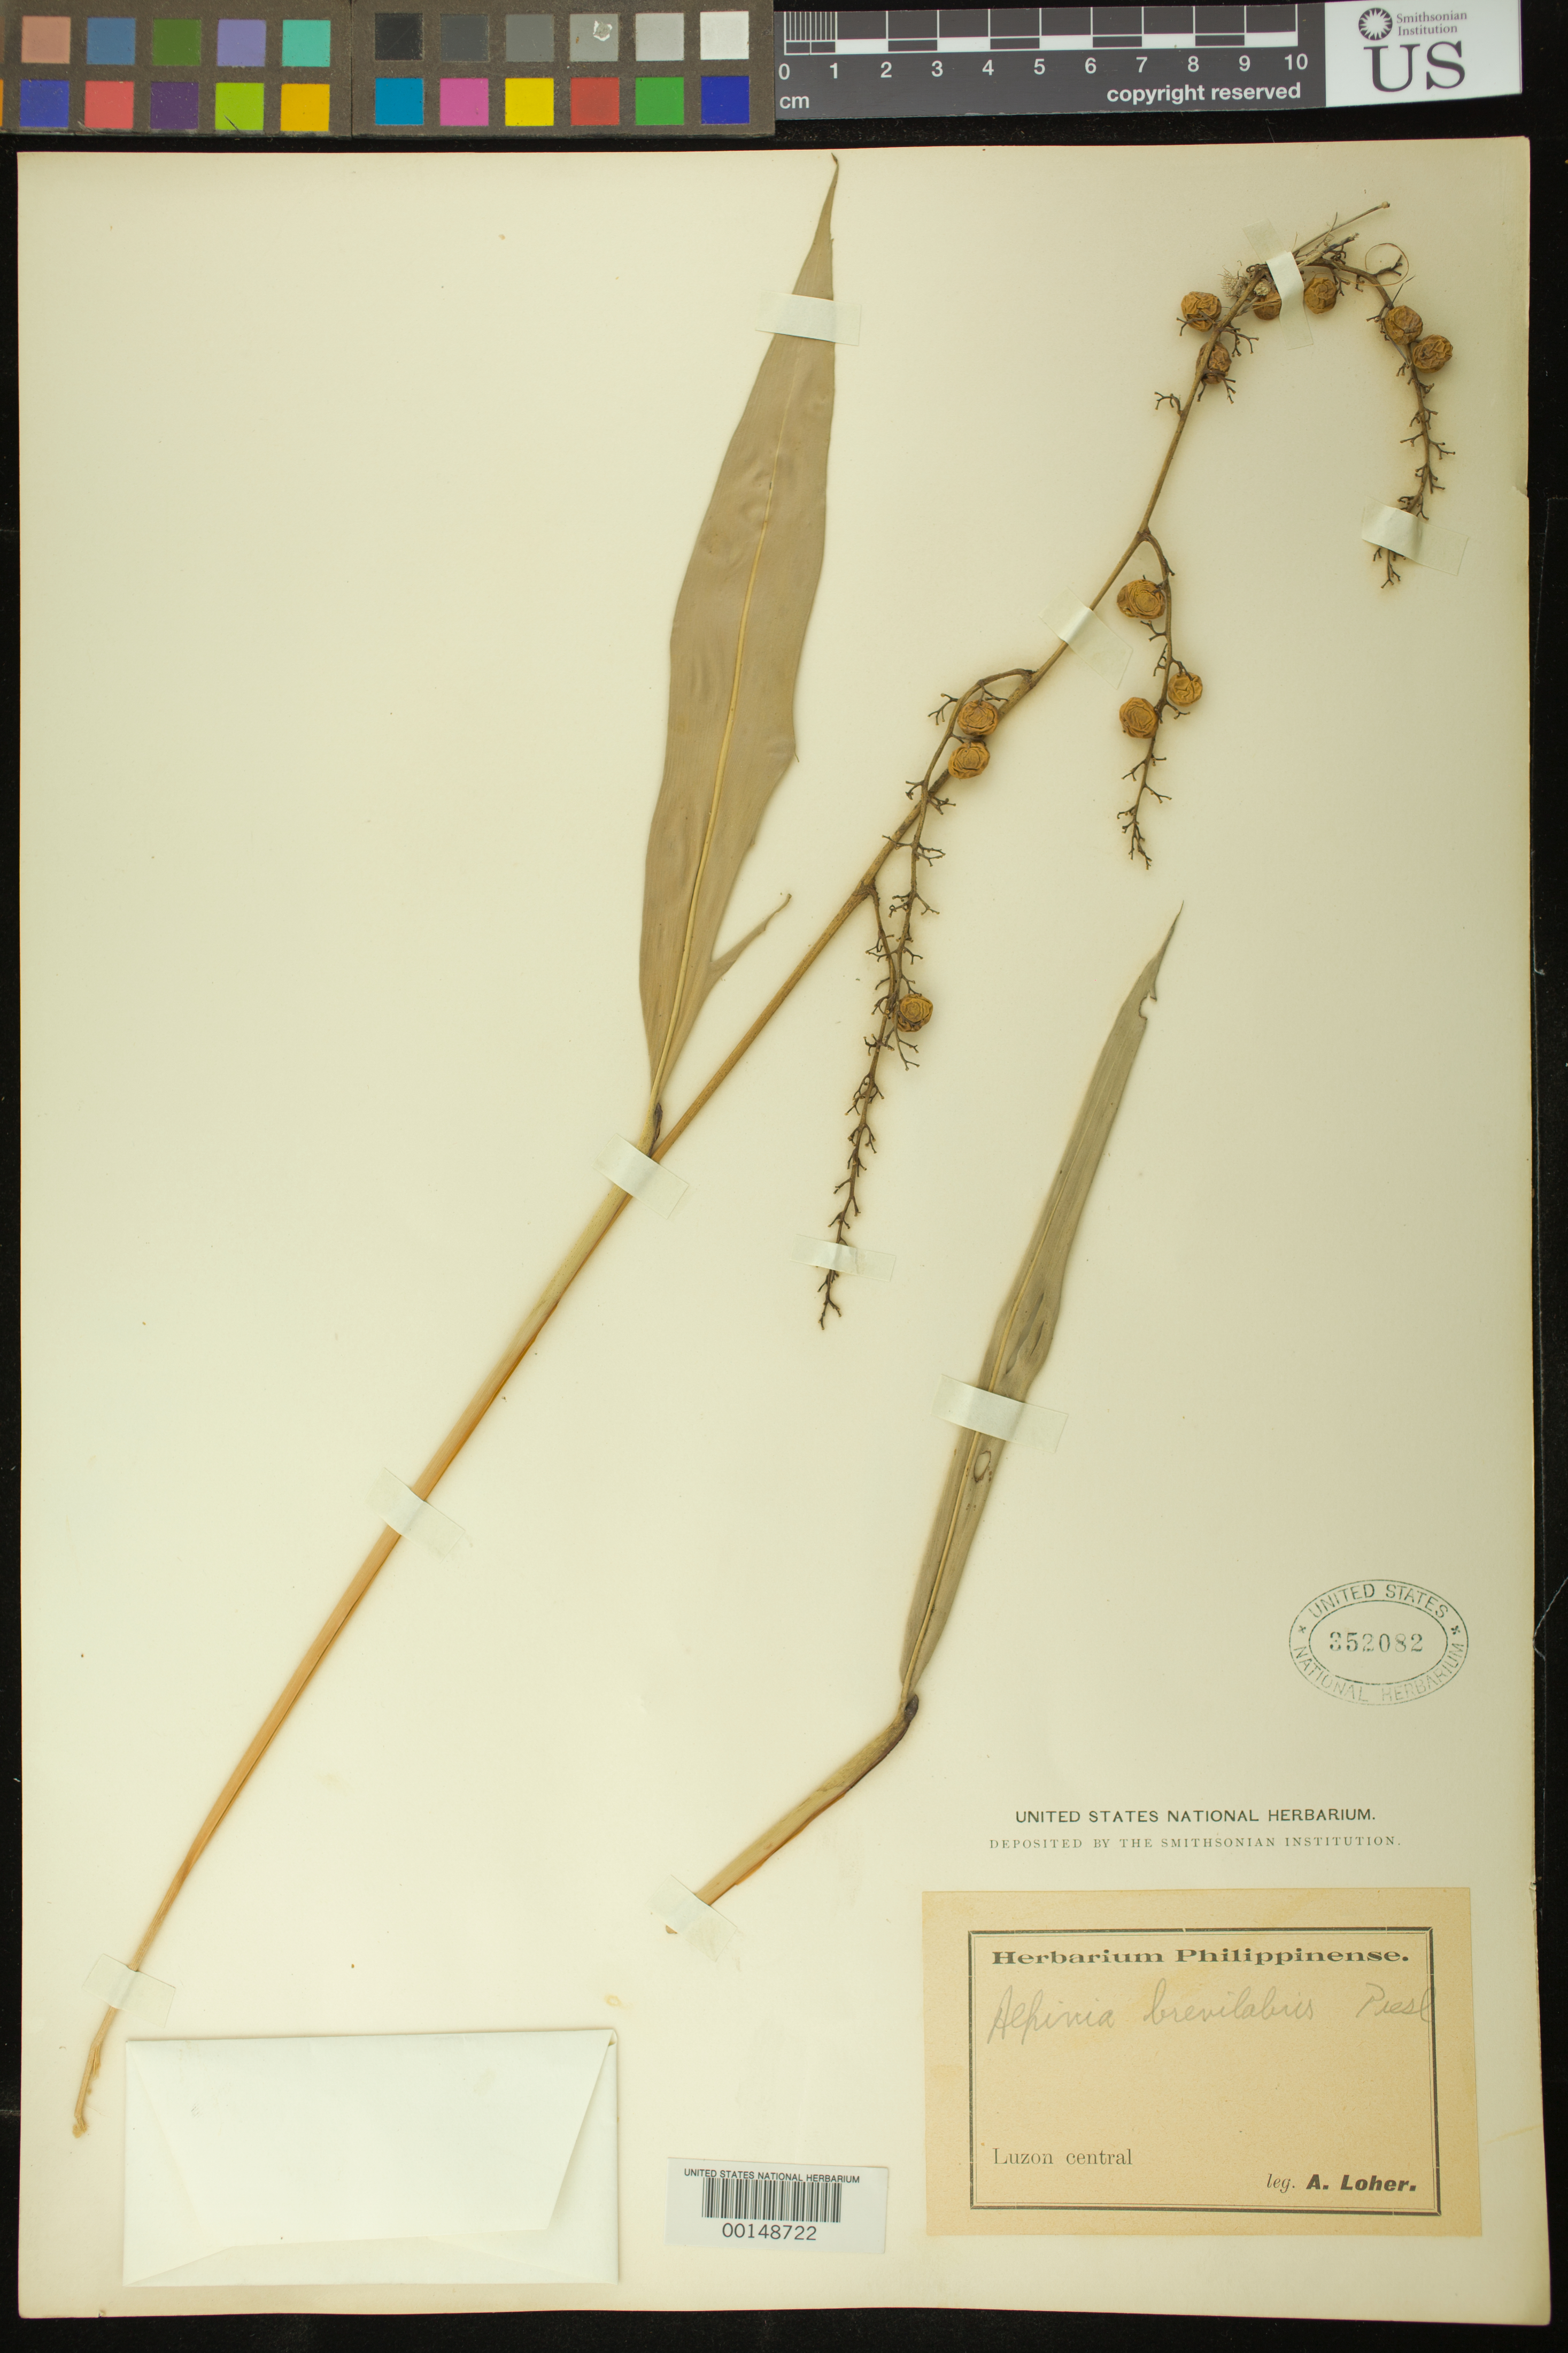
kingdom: Plantae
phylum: Tracheophyta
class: Liliopsida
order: Zingiberales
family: Zingiberaceae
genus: Alpinia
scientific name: Alpinia brevilabris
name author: C. Presl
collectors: A. Loher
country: Philippines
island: Luzon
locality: Luzon central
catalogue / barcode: US 352082